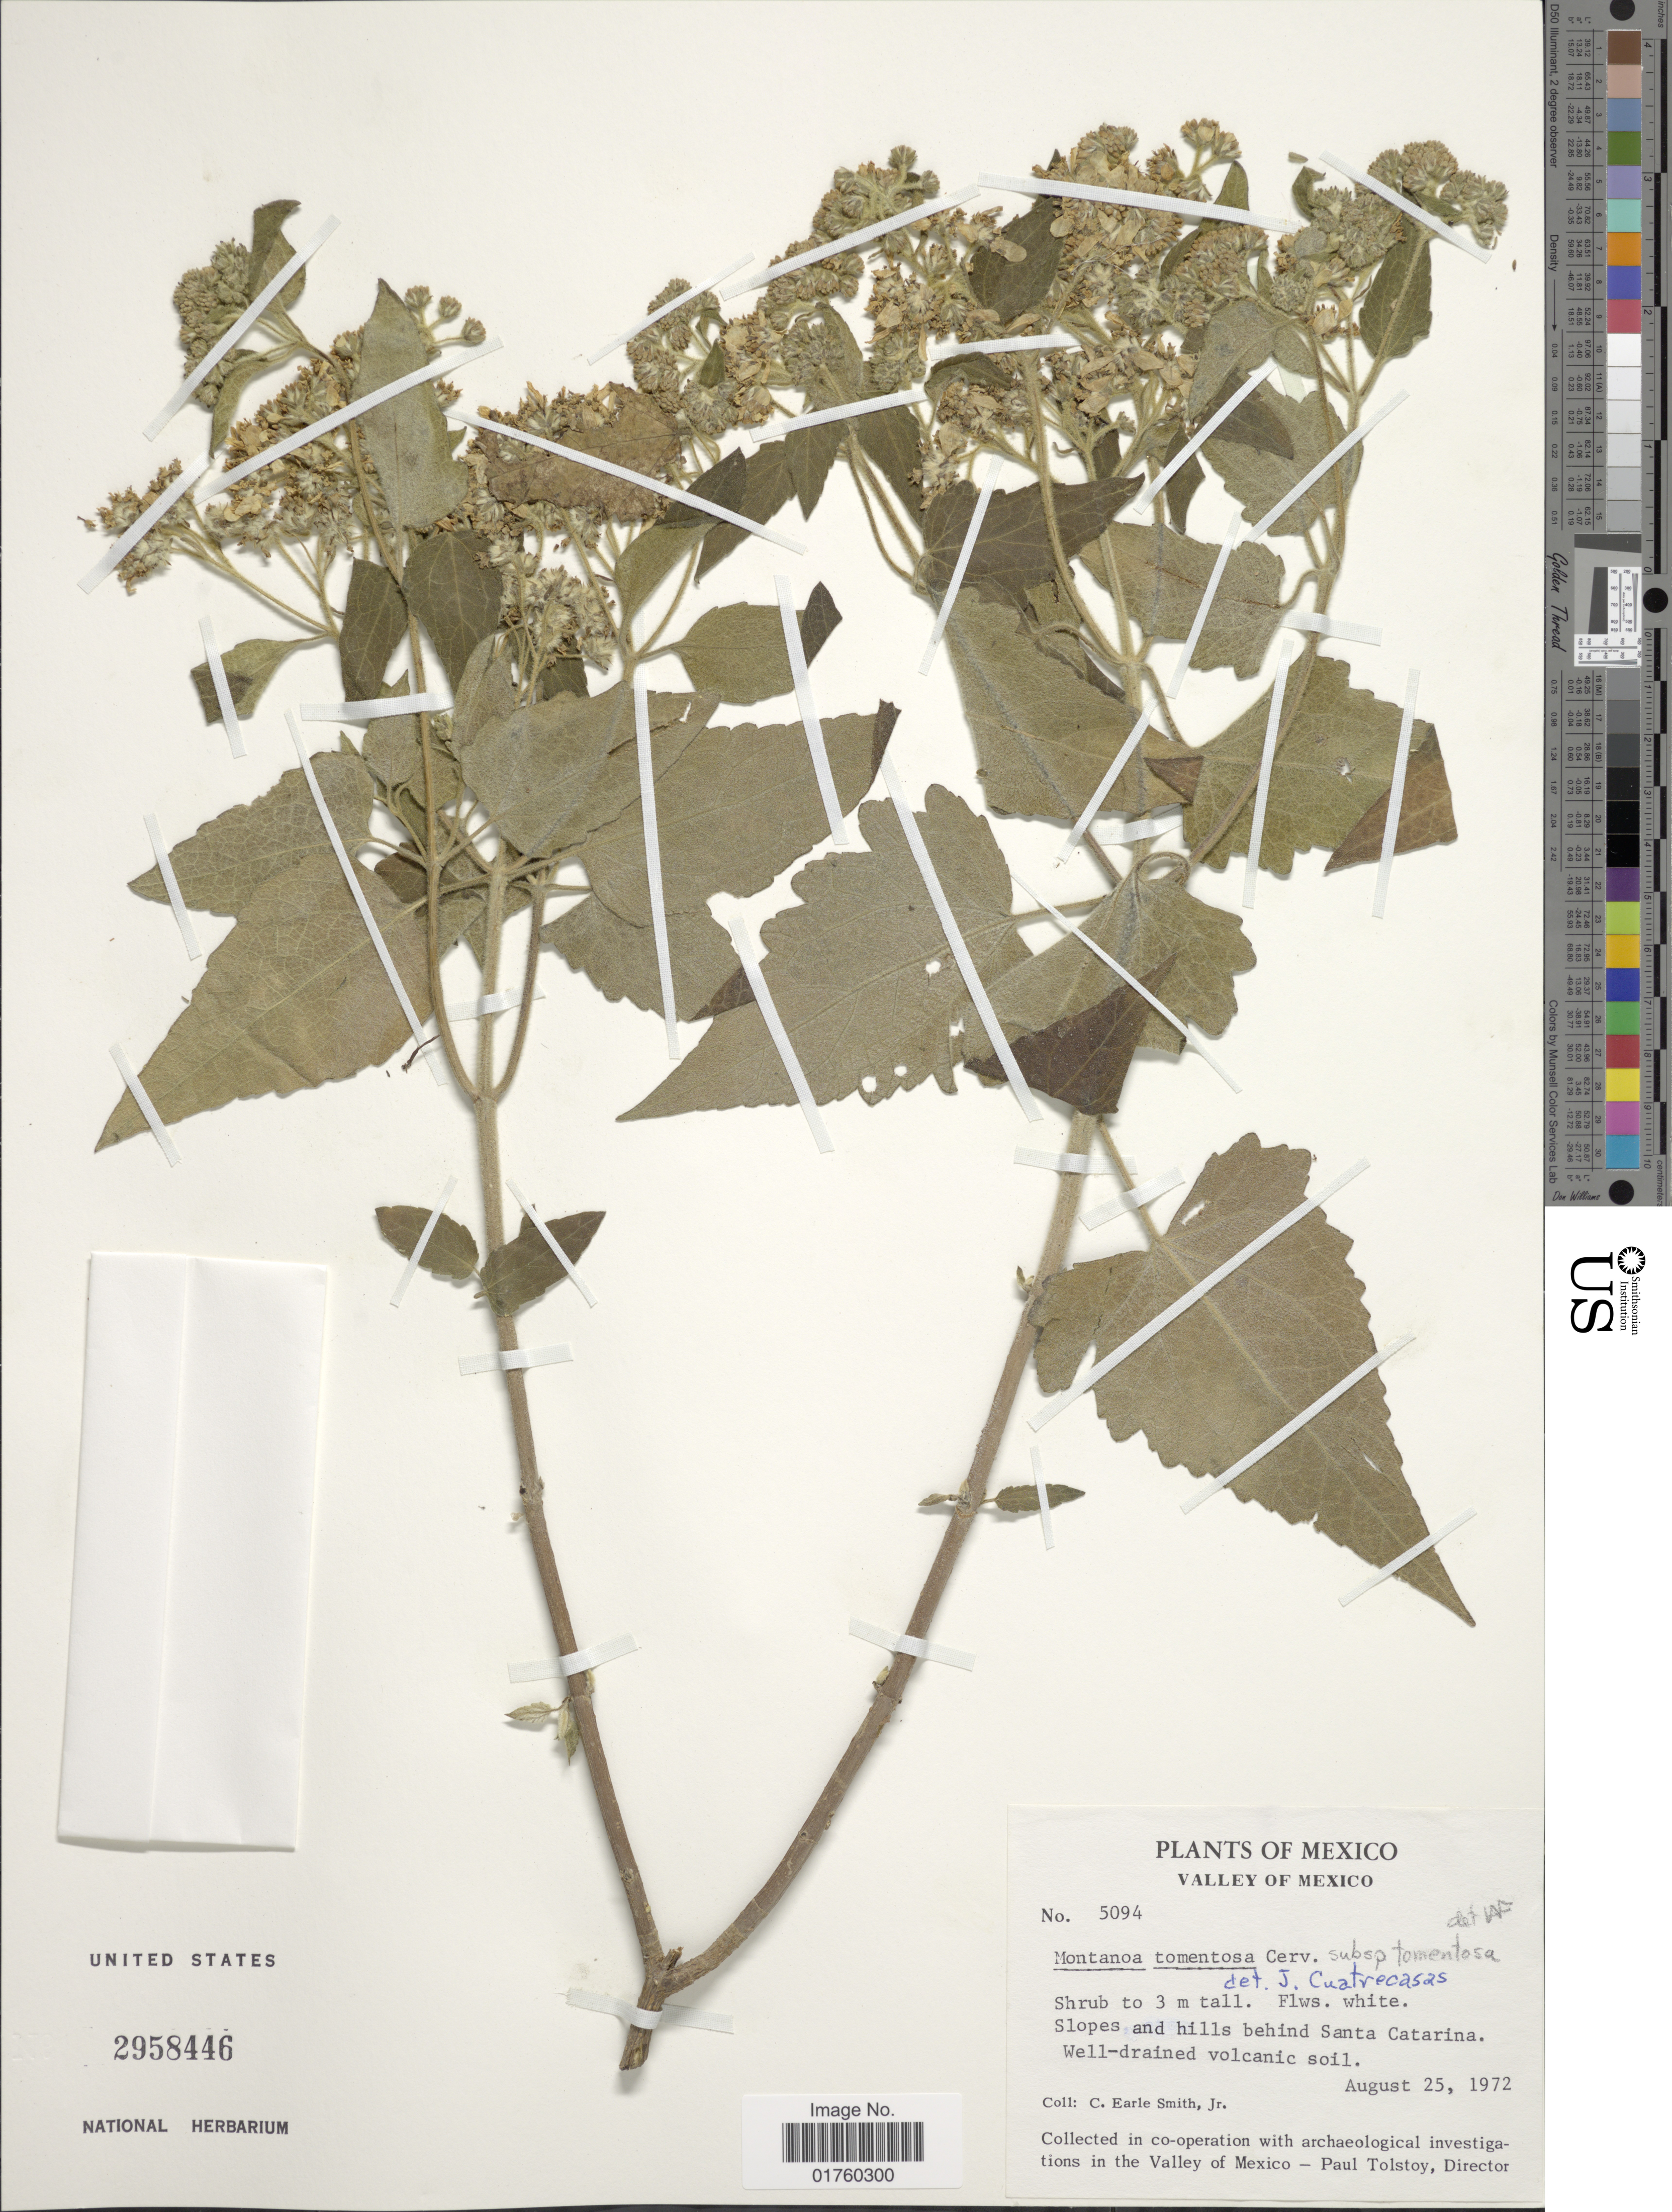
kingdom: Plantae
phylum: Tracheophyta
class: Magnoliopsida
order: Asterales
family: Asteraceae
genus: Montanoa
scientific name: Montanoa tomentosa subsp. tomentosa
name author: Cerv.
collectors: C. E. Smith Jr.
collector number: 5094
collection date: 1972-08-25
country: Mexico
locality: Slopes and hills behind Santa Catarina, Valley of Mexico.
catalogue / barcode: US 2958446